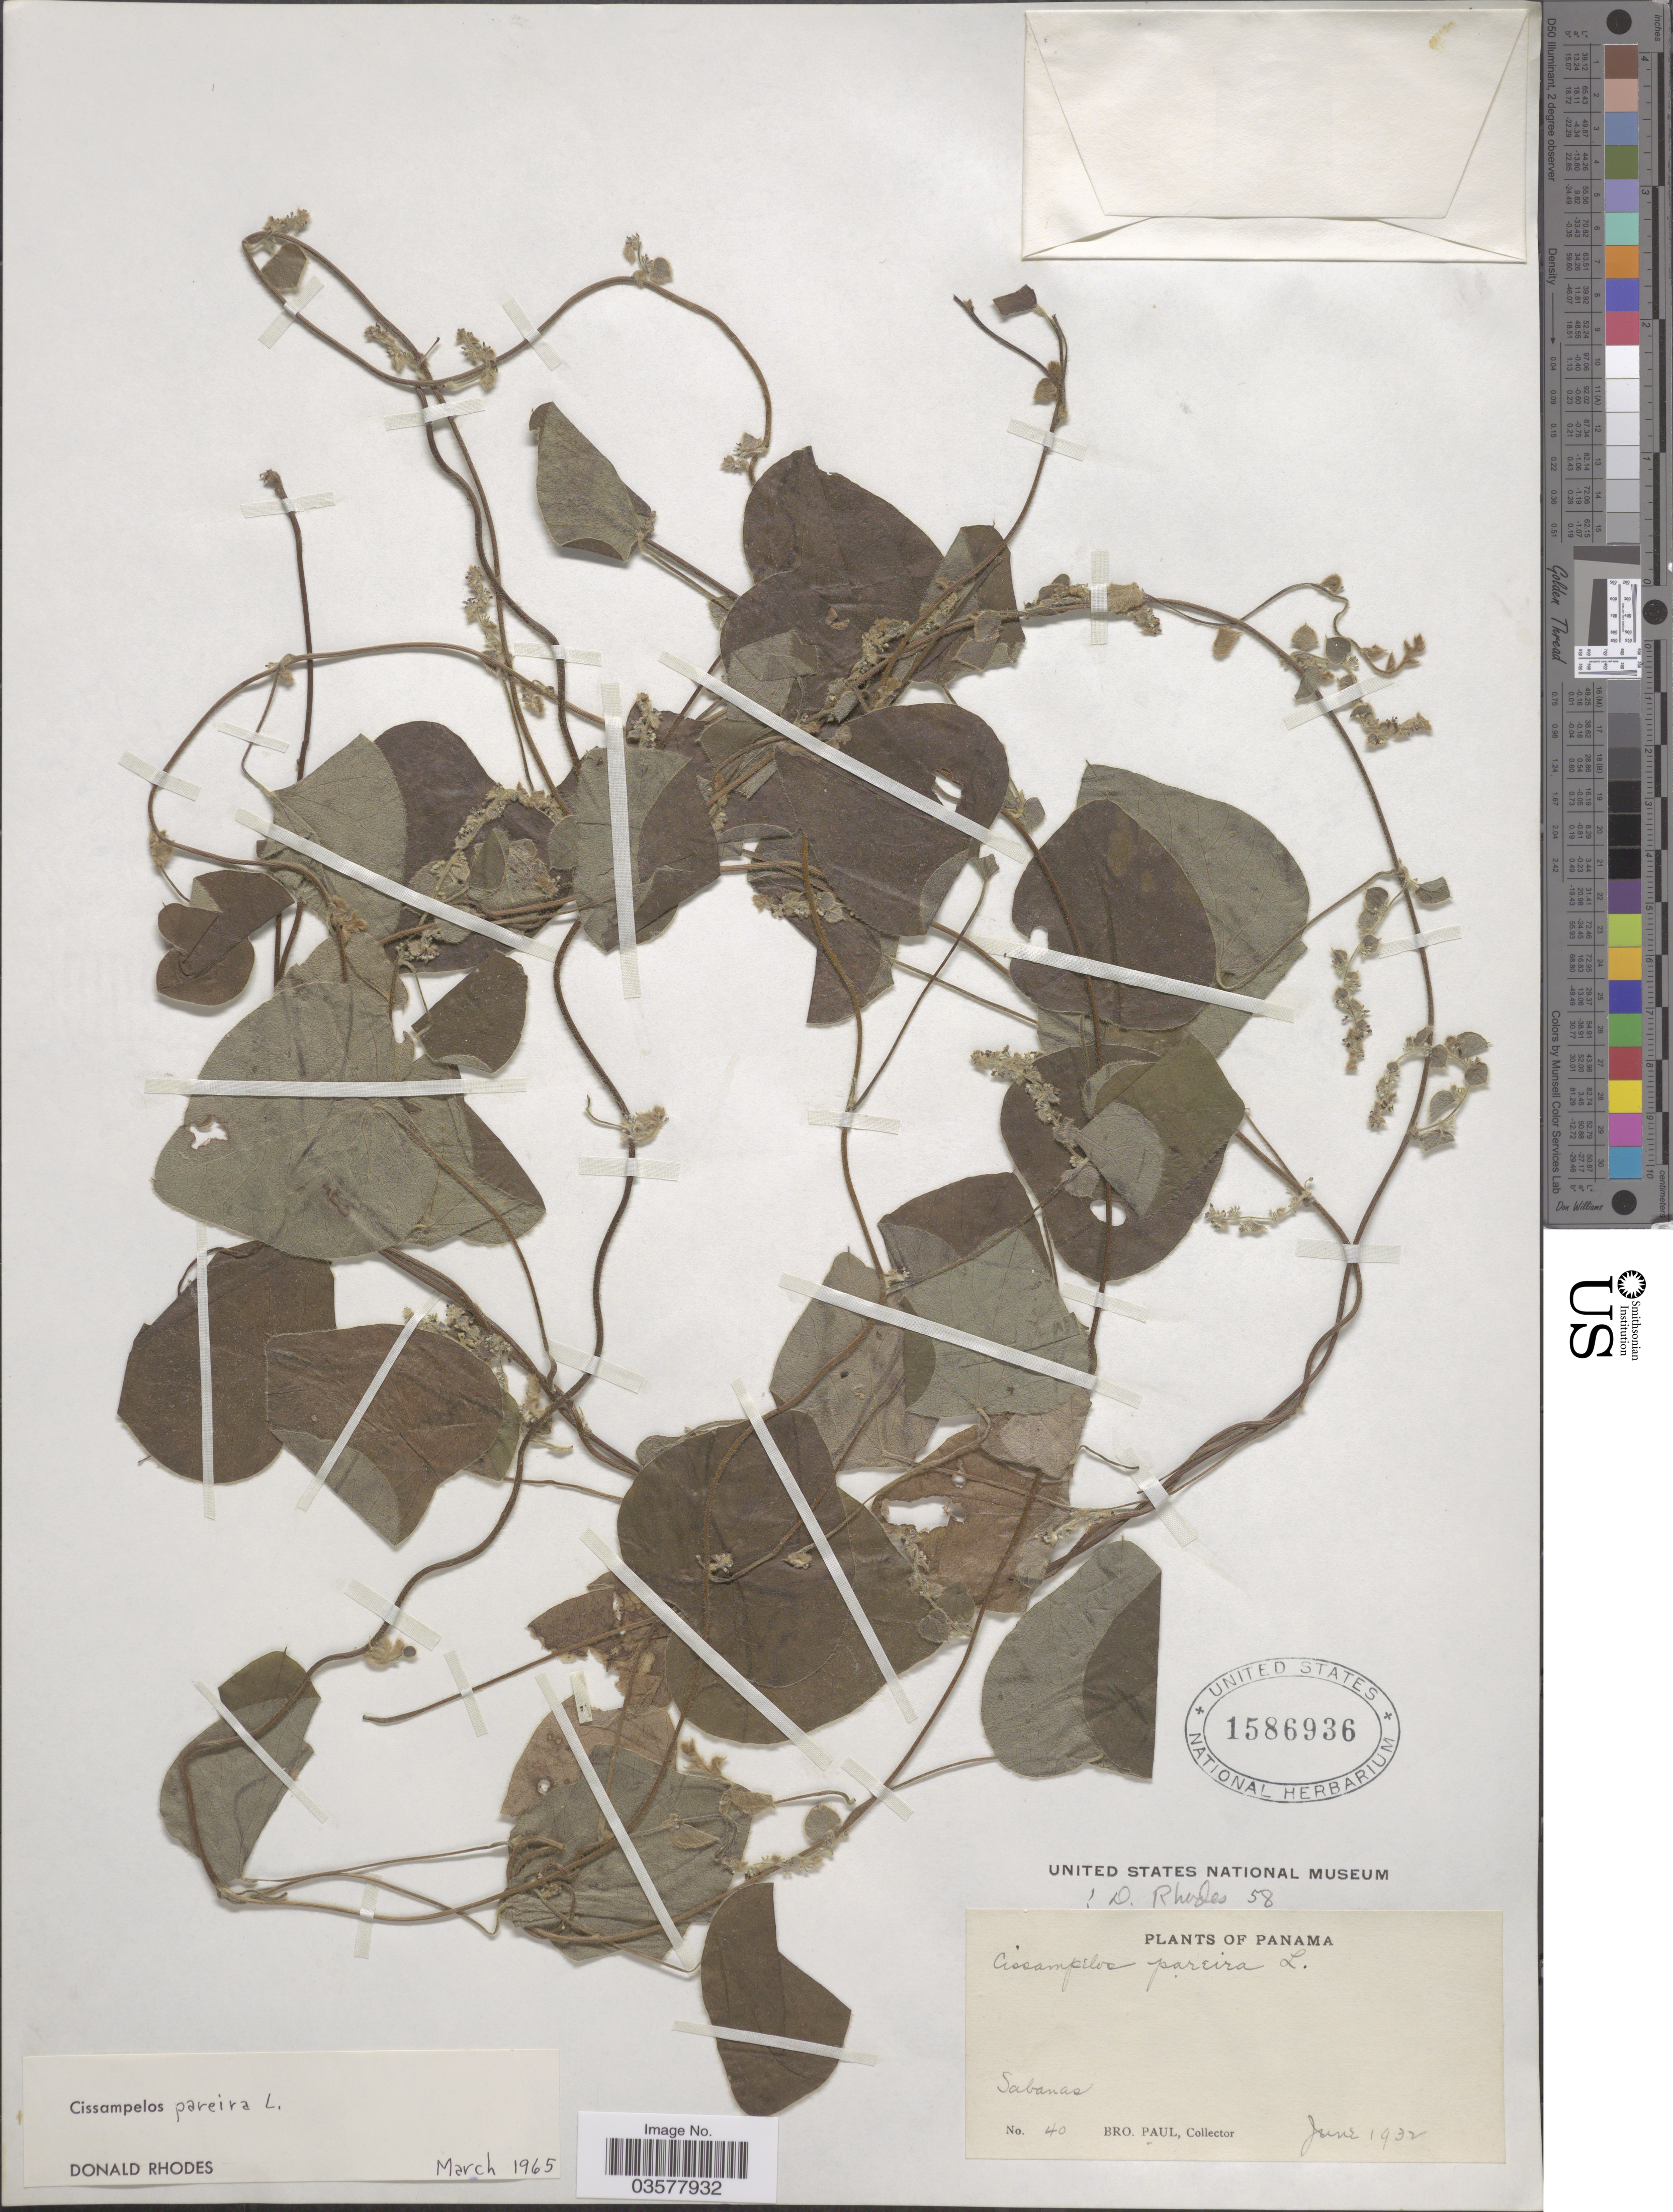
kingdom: Plantae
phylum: Tracheophyta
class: Magnoliopsida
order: Ranunculales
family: Menispermaceae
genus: Cissampelos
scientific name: Cissampelos pareira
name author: L.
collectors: B. Paul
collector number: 40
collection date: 1932-06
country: Panama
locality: Sabanas.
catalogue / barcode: US 1586936